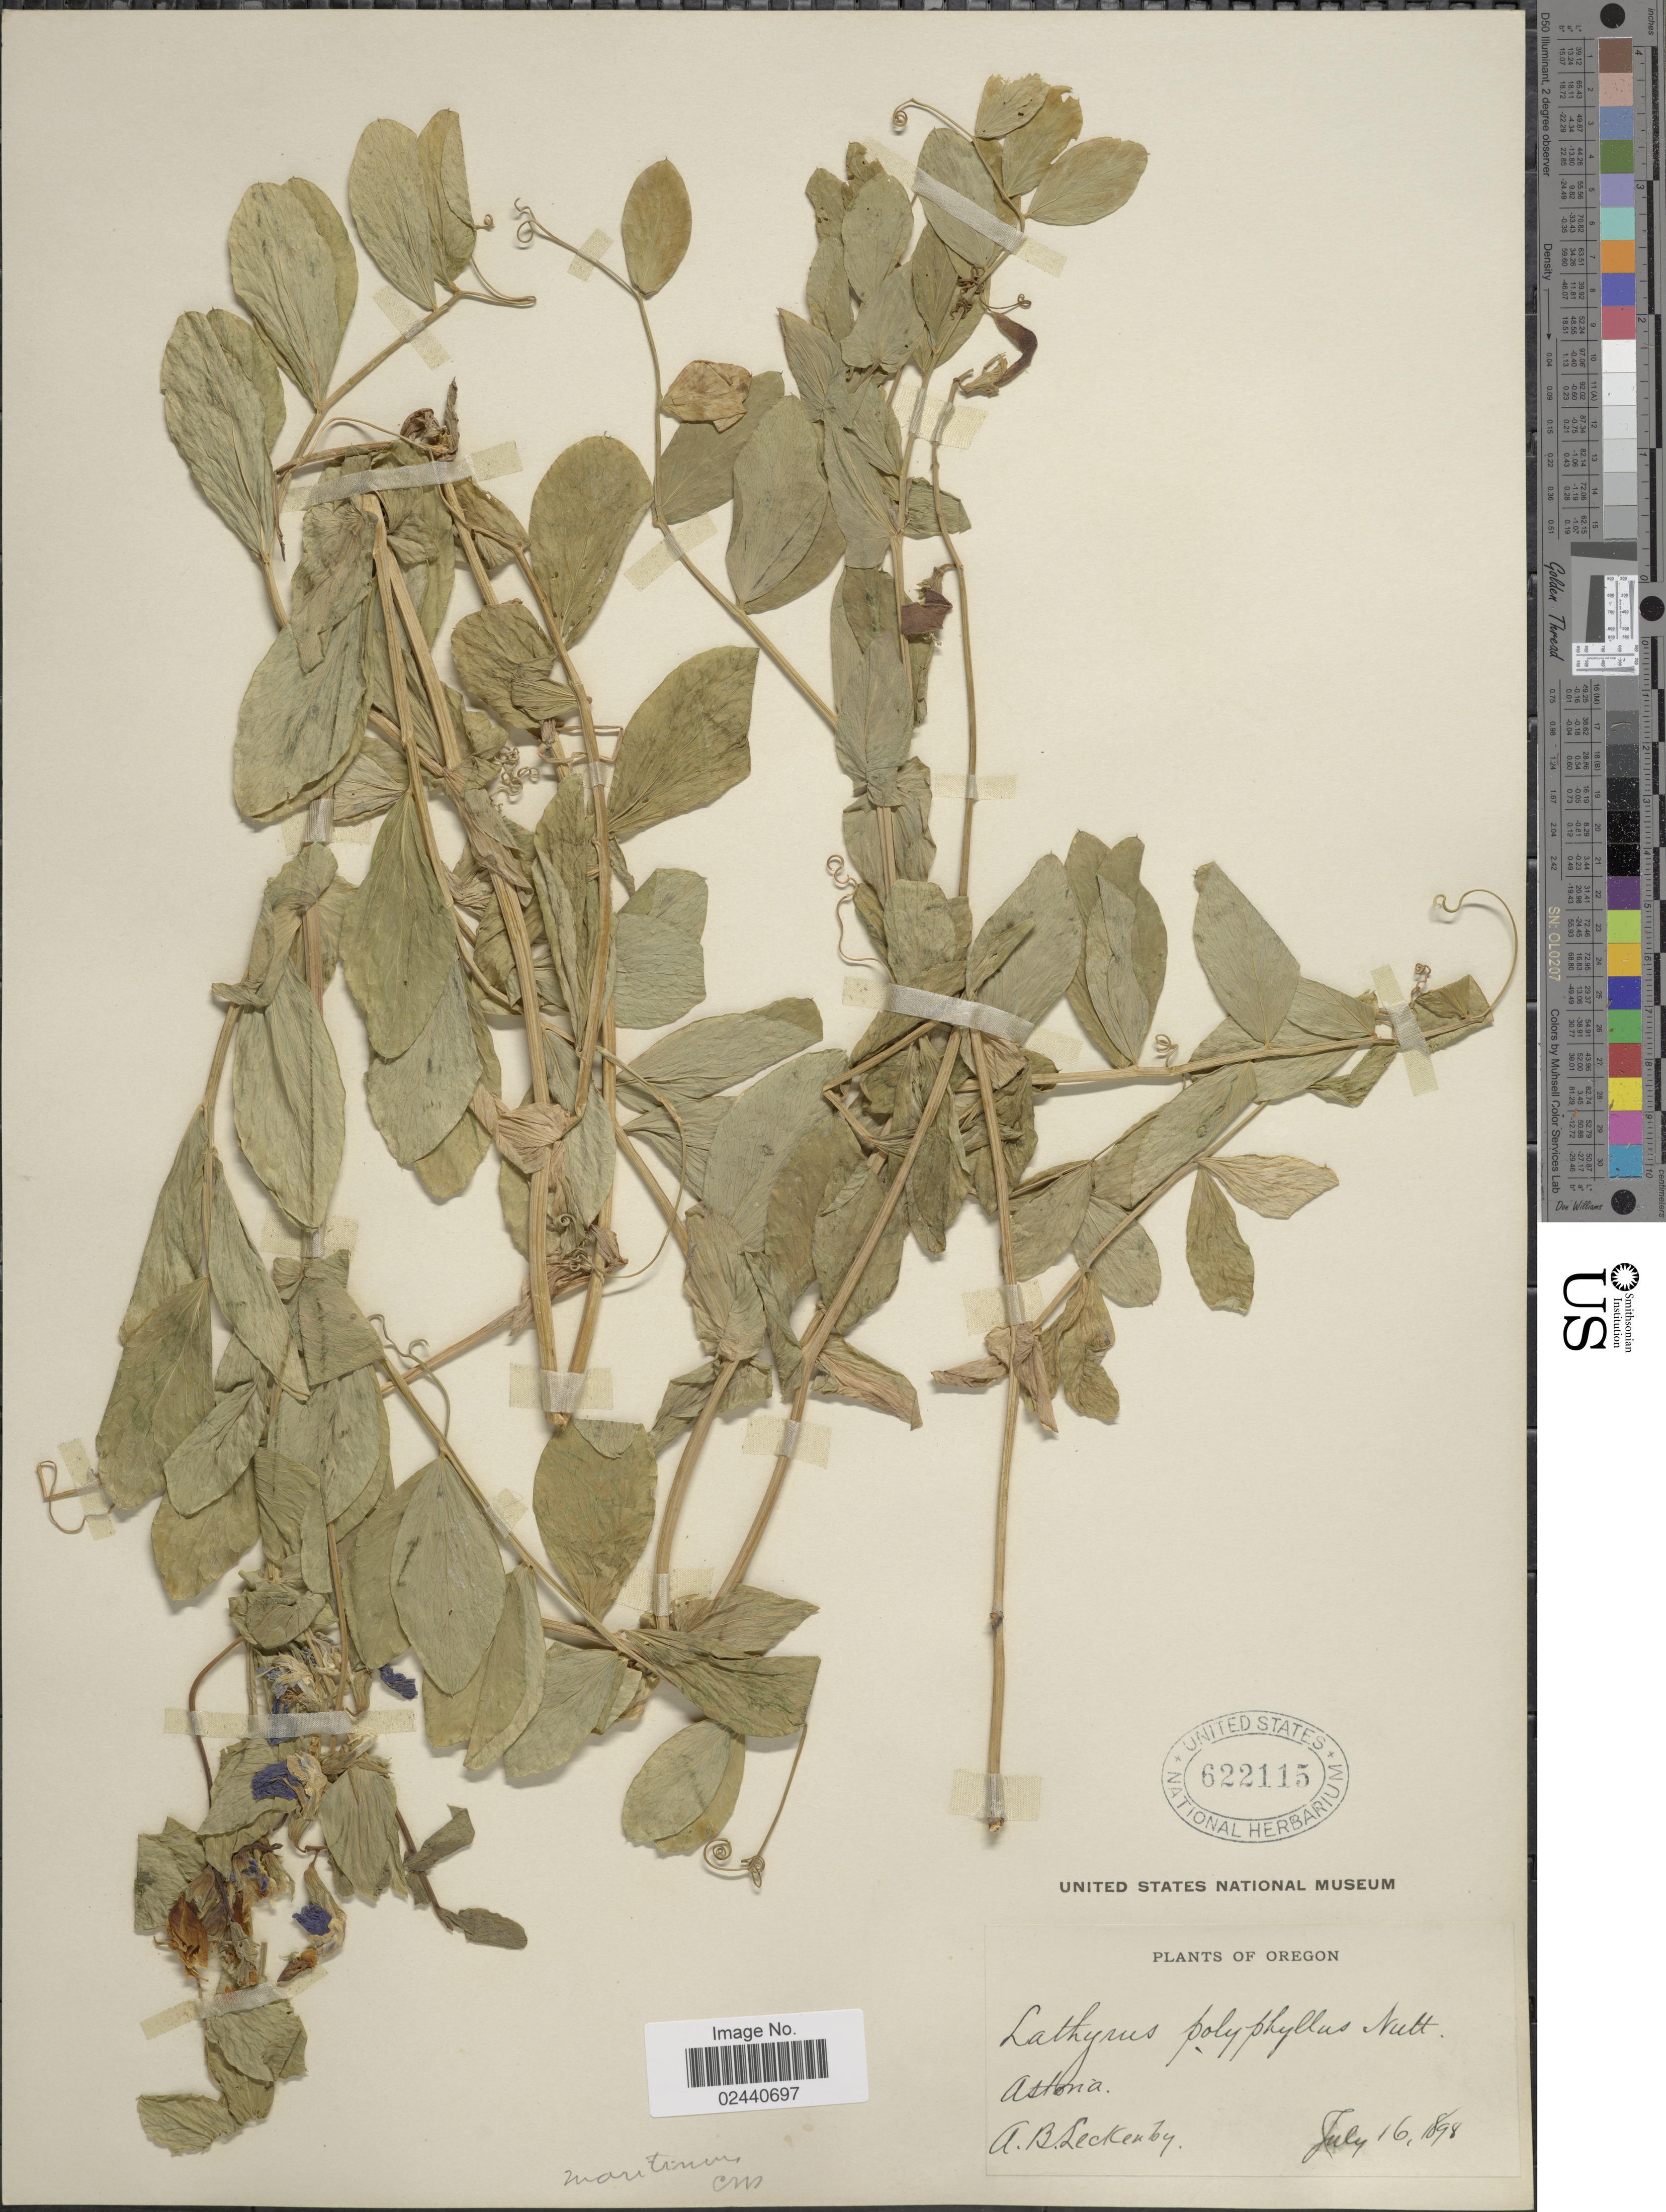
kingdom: Plantae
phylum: Tracheophyta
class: Magnoliopsida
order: Fabales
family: Fabaceae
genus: Lathyrus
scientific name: Lathyrus japonicus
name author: Willd.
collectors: A. Leckenby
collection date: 1898-07-16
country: United States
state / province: Oregon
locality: Astonia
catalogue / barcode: US 622115